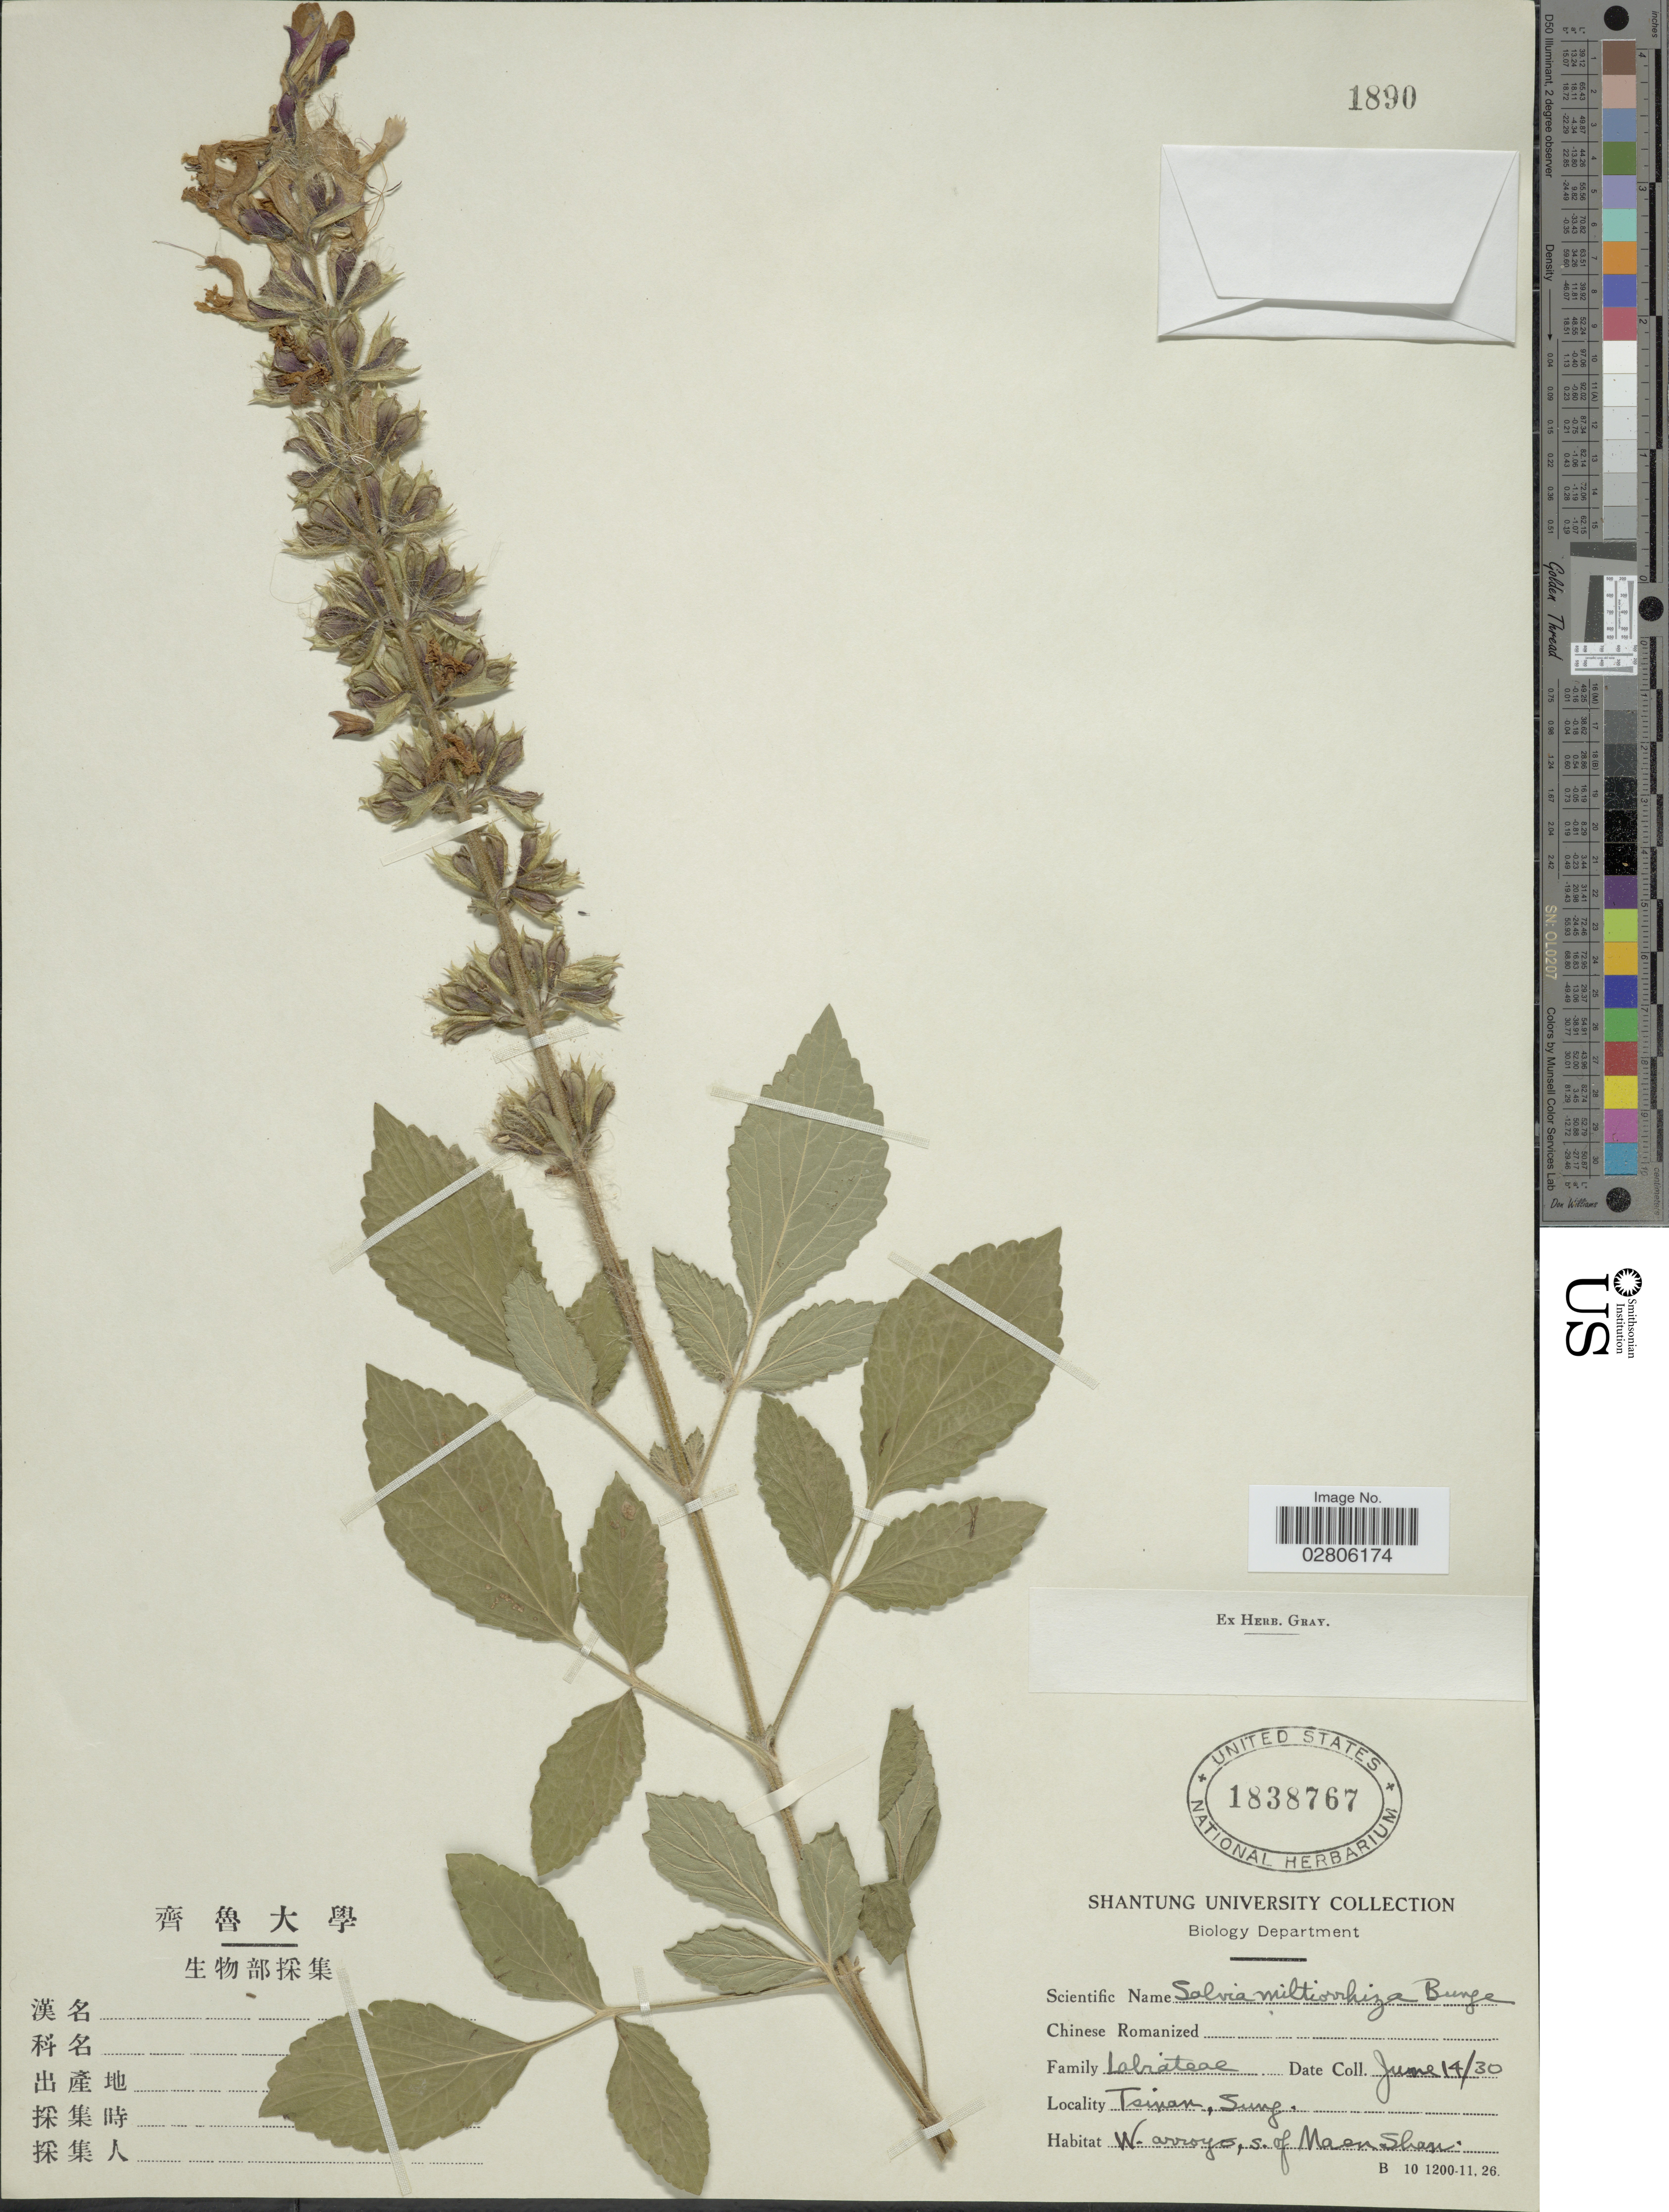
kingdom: Plantae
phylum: Tracheophyta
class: Magnoliopsida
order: Lamiales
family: Lamiaceae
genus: Salvia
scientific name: Salvia miltiorrhiza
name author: Bunge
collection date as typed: Transcribed d/m/y: 14/6/30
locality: Tsinan, Sung., W. arroyo [interpreted], s. of Maen Shan.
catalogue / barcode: US 1838767